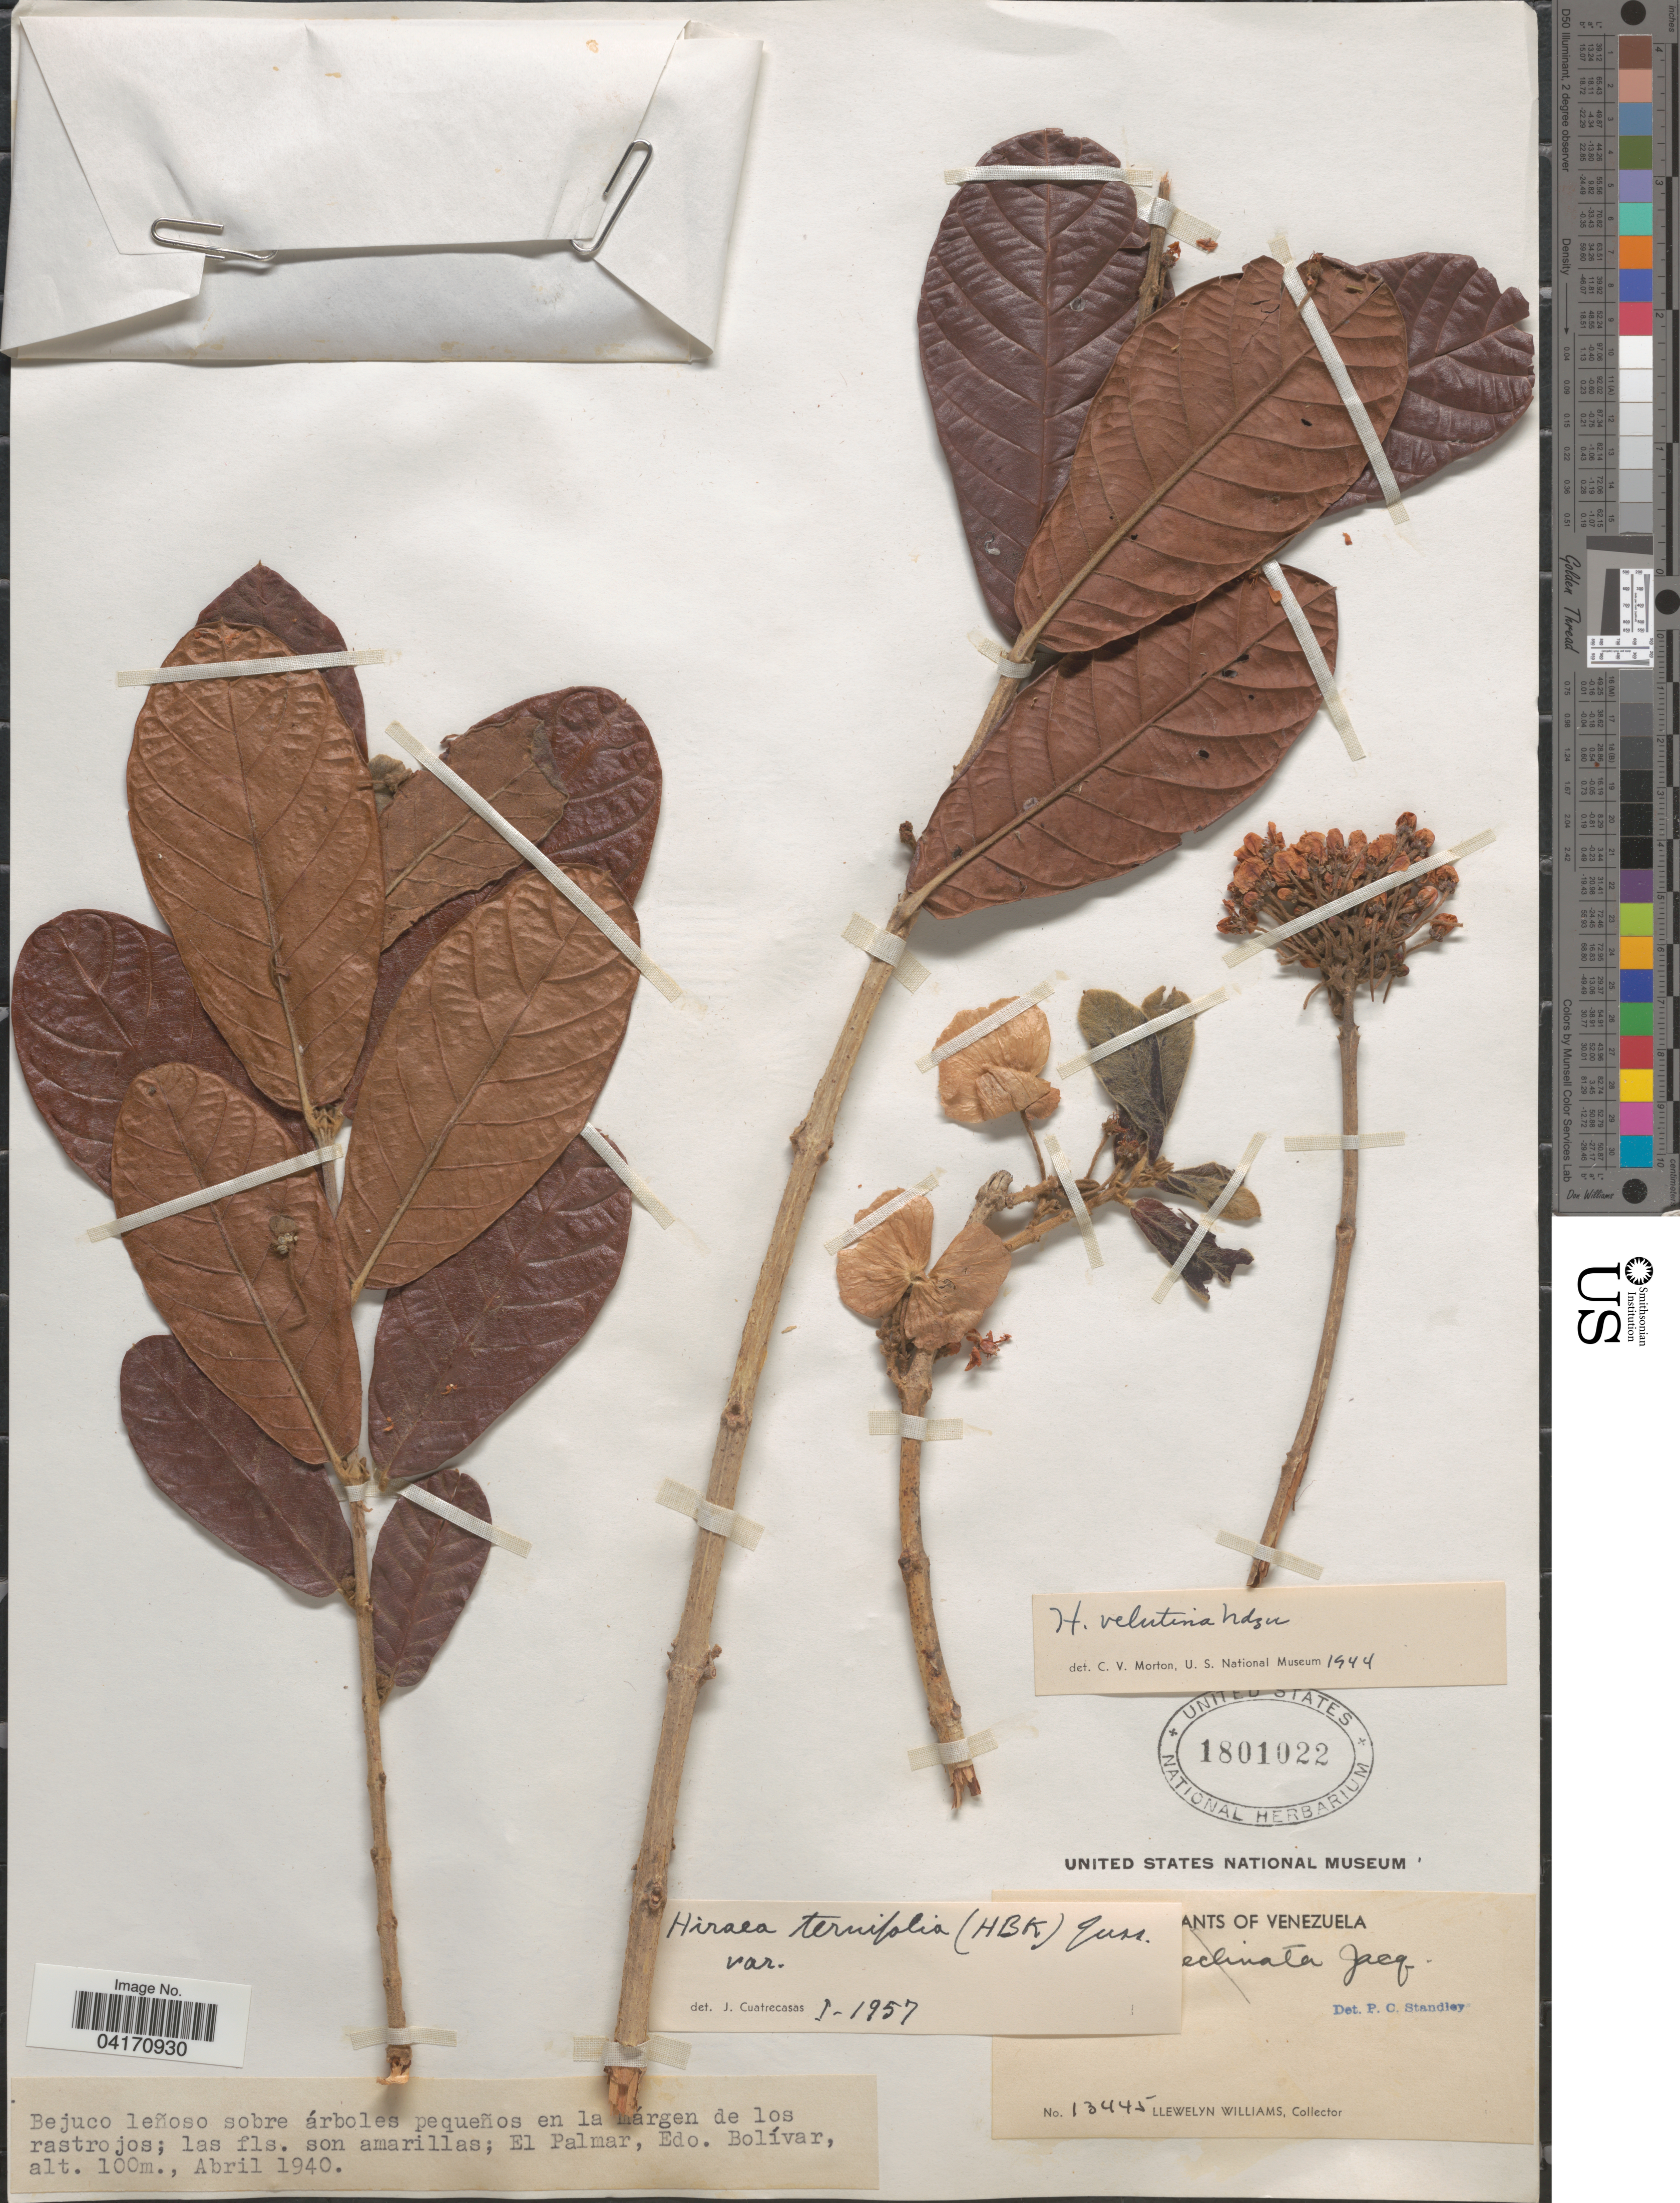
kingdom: Plantae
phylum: Tracheophyta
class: Magnoliopsida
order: Malpighiales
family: Malpighiaceae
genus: Hiraea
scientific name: Hiraea ternifolia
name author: (Kunth) A. Juss.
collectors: Ll. Williams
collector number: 13445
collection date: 1940-04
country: Venezuela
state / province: Bolivar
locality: El Palmar.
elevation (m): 100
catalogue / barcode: US 1801022